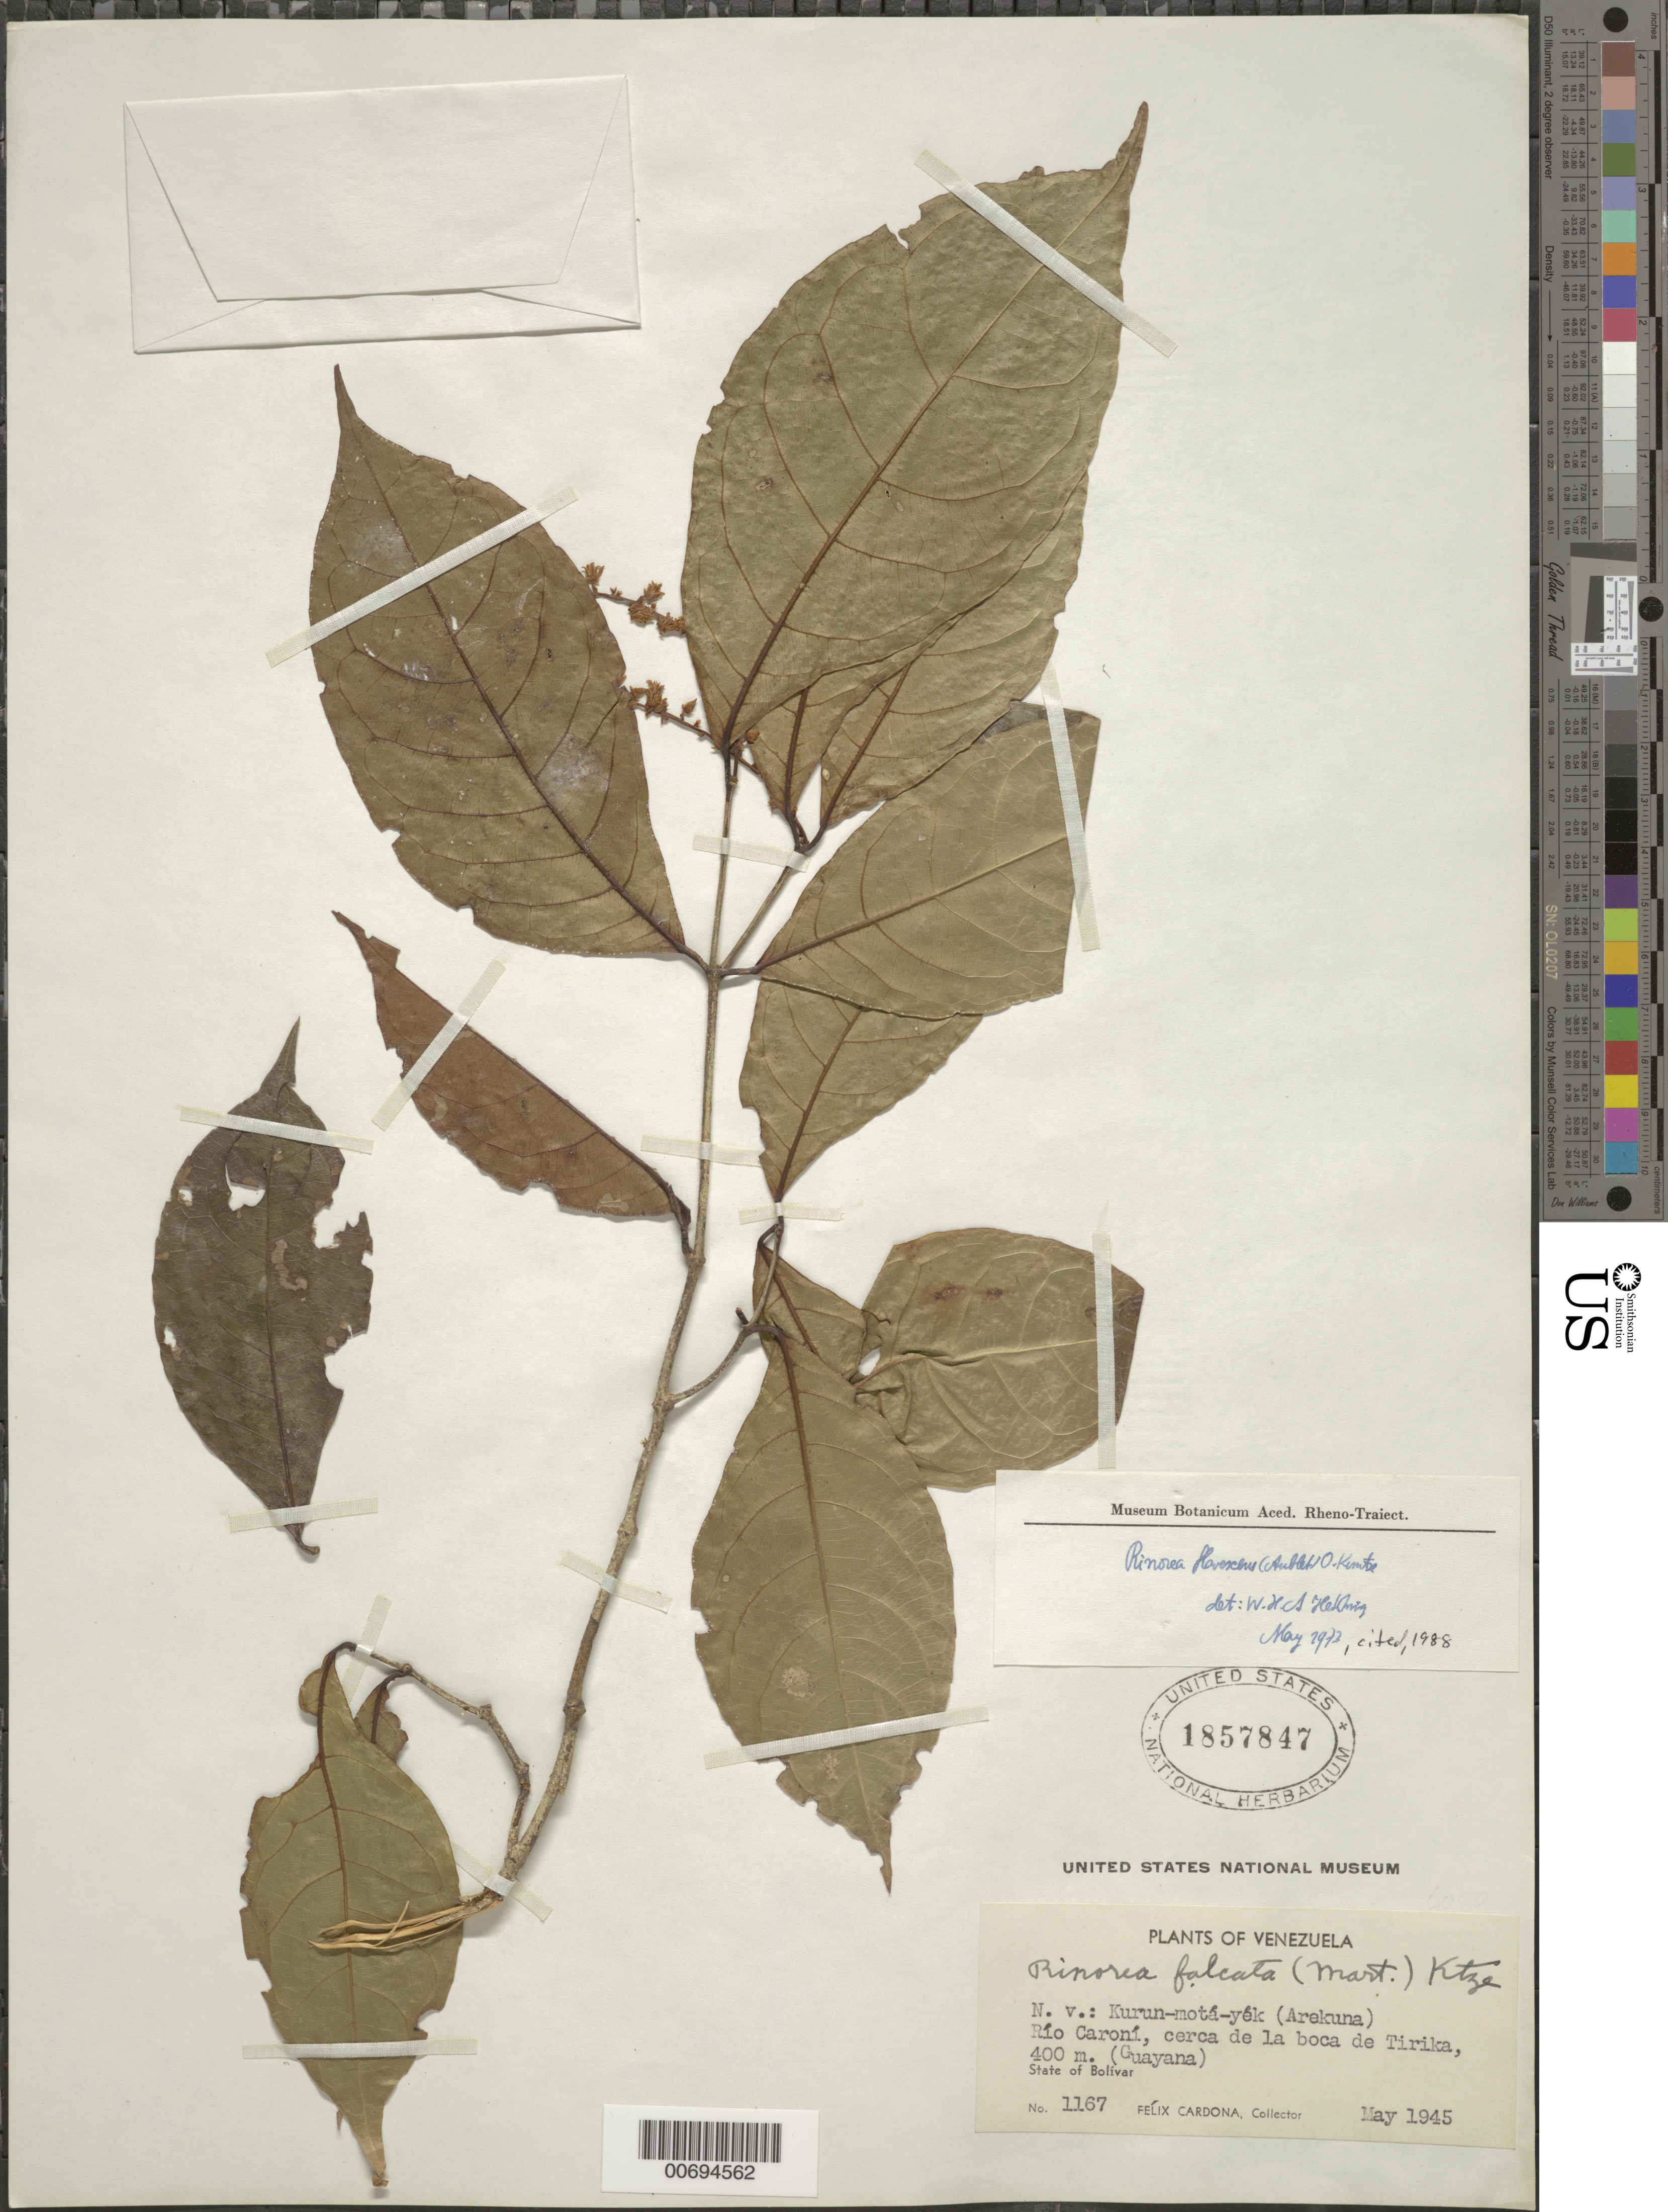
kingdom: Plantae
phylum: Tracheophyta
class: Magnoliopsida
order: Malpighiales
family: Violaceae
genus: Rinorea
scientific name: Rinorea flavescens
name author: (Aubl.) Kuntze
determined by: Hekking, W. H. A.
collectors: F. Cardona Puig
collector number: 1167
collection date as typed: May-45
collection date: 1945-05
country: Venezuela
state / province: Bolívar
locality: Río Caroní, Tirika (Guayana)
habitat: Near mouth of river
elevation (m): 400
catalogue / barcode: US 1857847